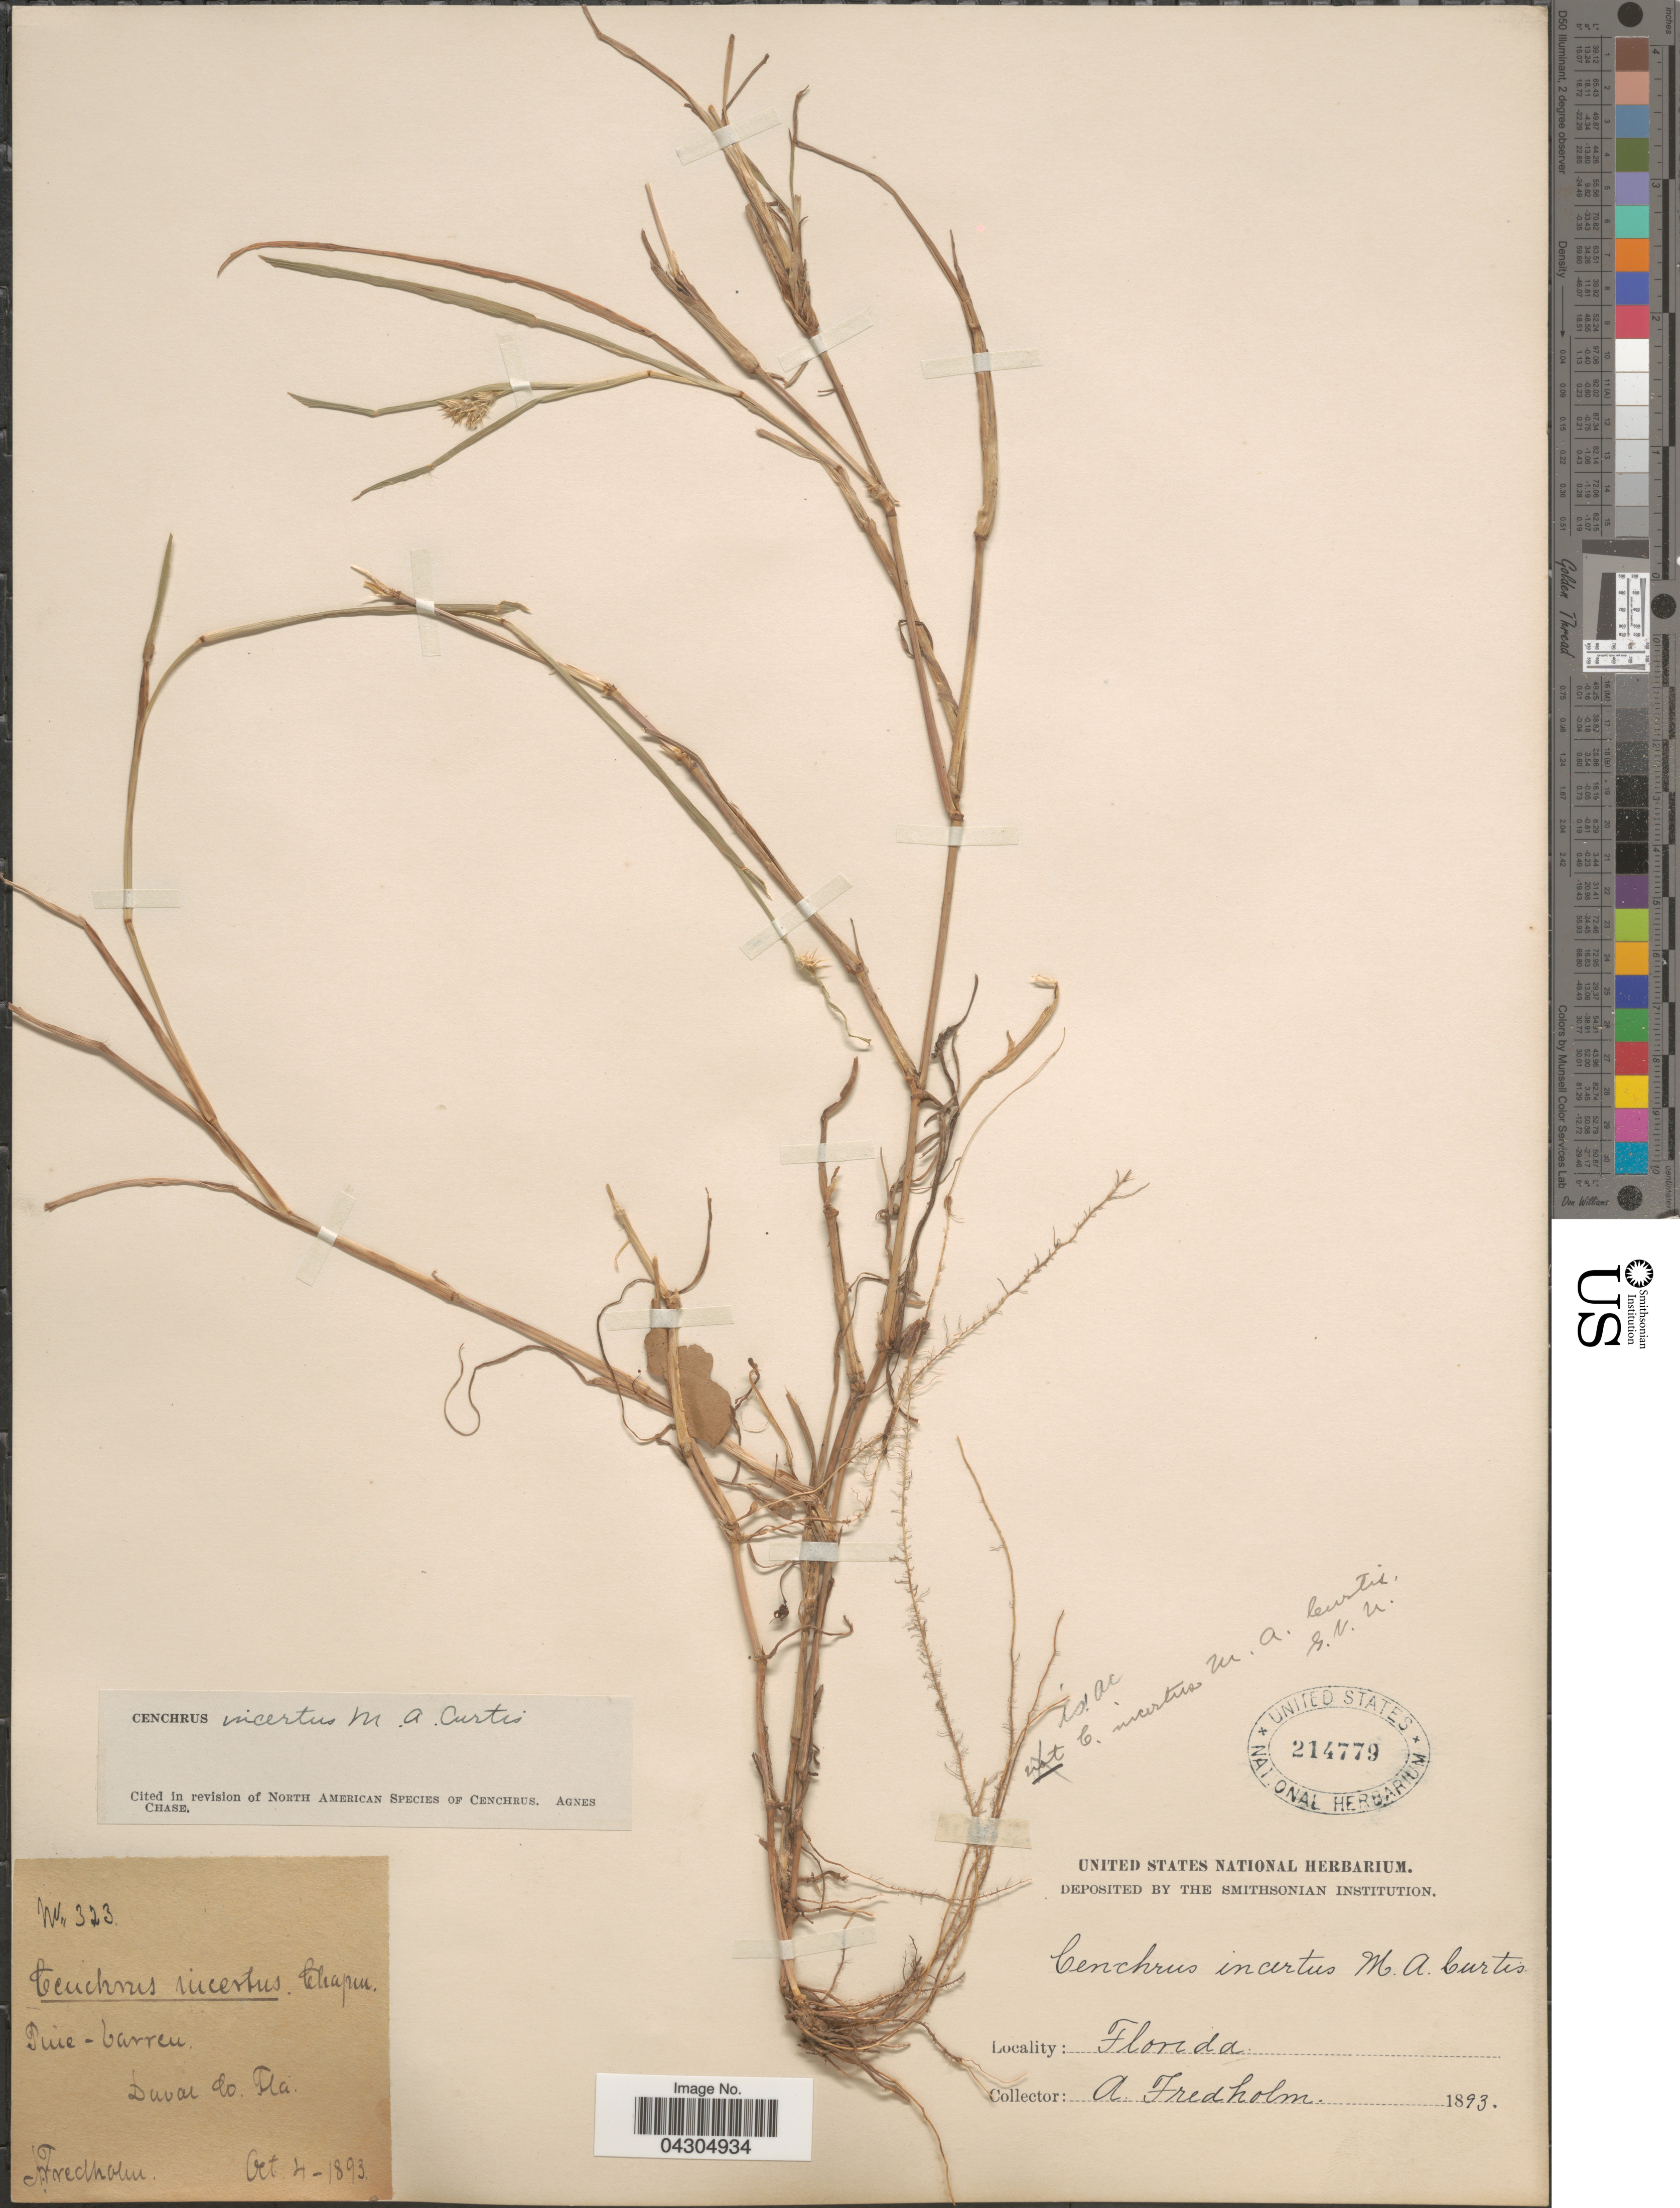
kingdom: Plantae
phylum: Tracheophyta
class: Liliopsida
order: Poales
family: Poaceae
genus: Cenchrus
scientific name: Cenchrus spinifex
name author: Cav.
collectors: A. Fredholm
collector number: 323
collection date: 1893-10-01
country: United States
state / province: Florida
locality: Pine-barren. Duval Co.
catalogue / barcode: US 214779